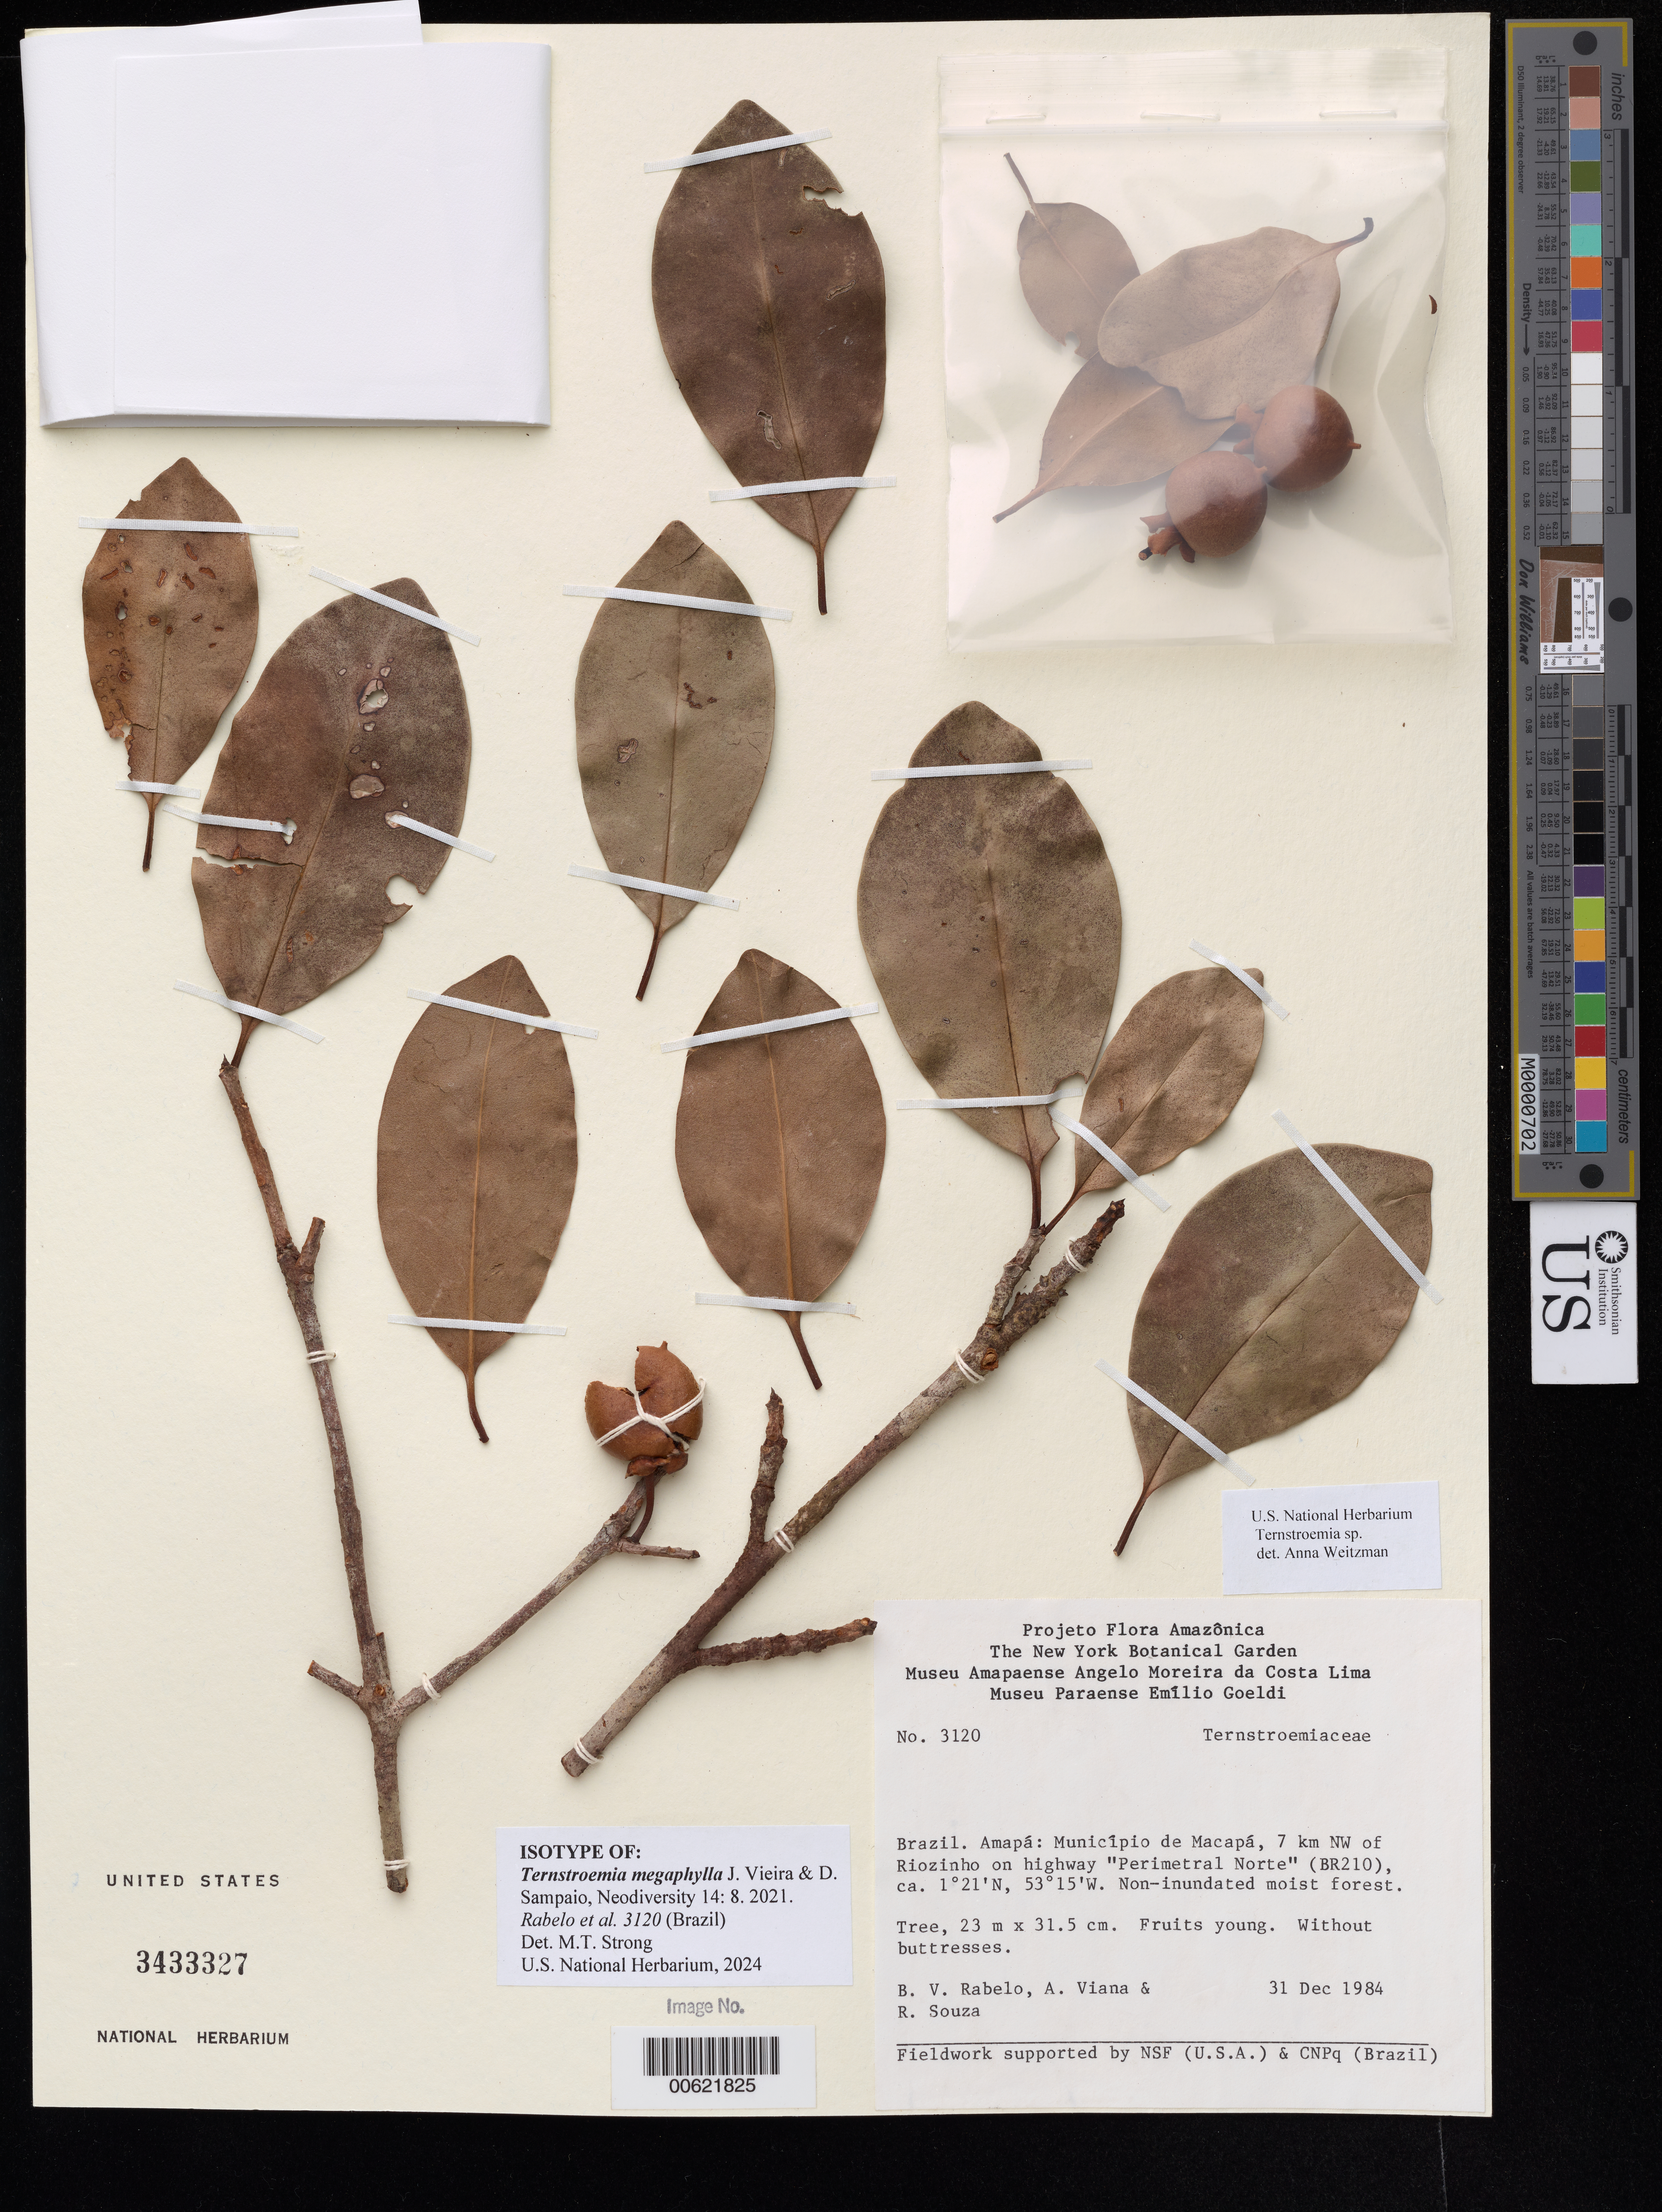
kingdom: Plantae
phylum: Tracheophyta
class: Magnoliopsida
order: Ericales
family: Pentaphylacaceae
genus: Ternstroemia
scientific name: Ternstroemia megaphylla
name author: J. Vieira & D. Samp.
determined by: Strong, Mark T., (BOT), Smithsonian Institution - National Museum of Natural History (UNITED STATES)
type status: Isotype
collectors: B. Rabelo, A. Viana & R. Souza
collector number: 3120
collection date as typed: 31 Dec 1984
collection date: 1984-12-31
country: Brazil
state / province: Amapá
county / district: Município de Macapá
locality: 7 km NW of Riozhinho on highway "Perimetral Norte" (BR210).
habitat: Non-inundated moist forest.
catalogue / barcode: US 3433327